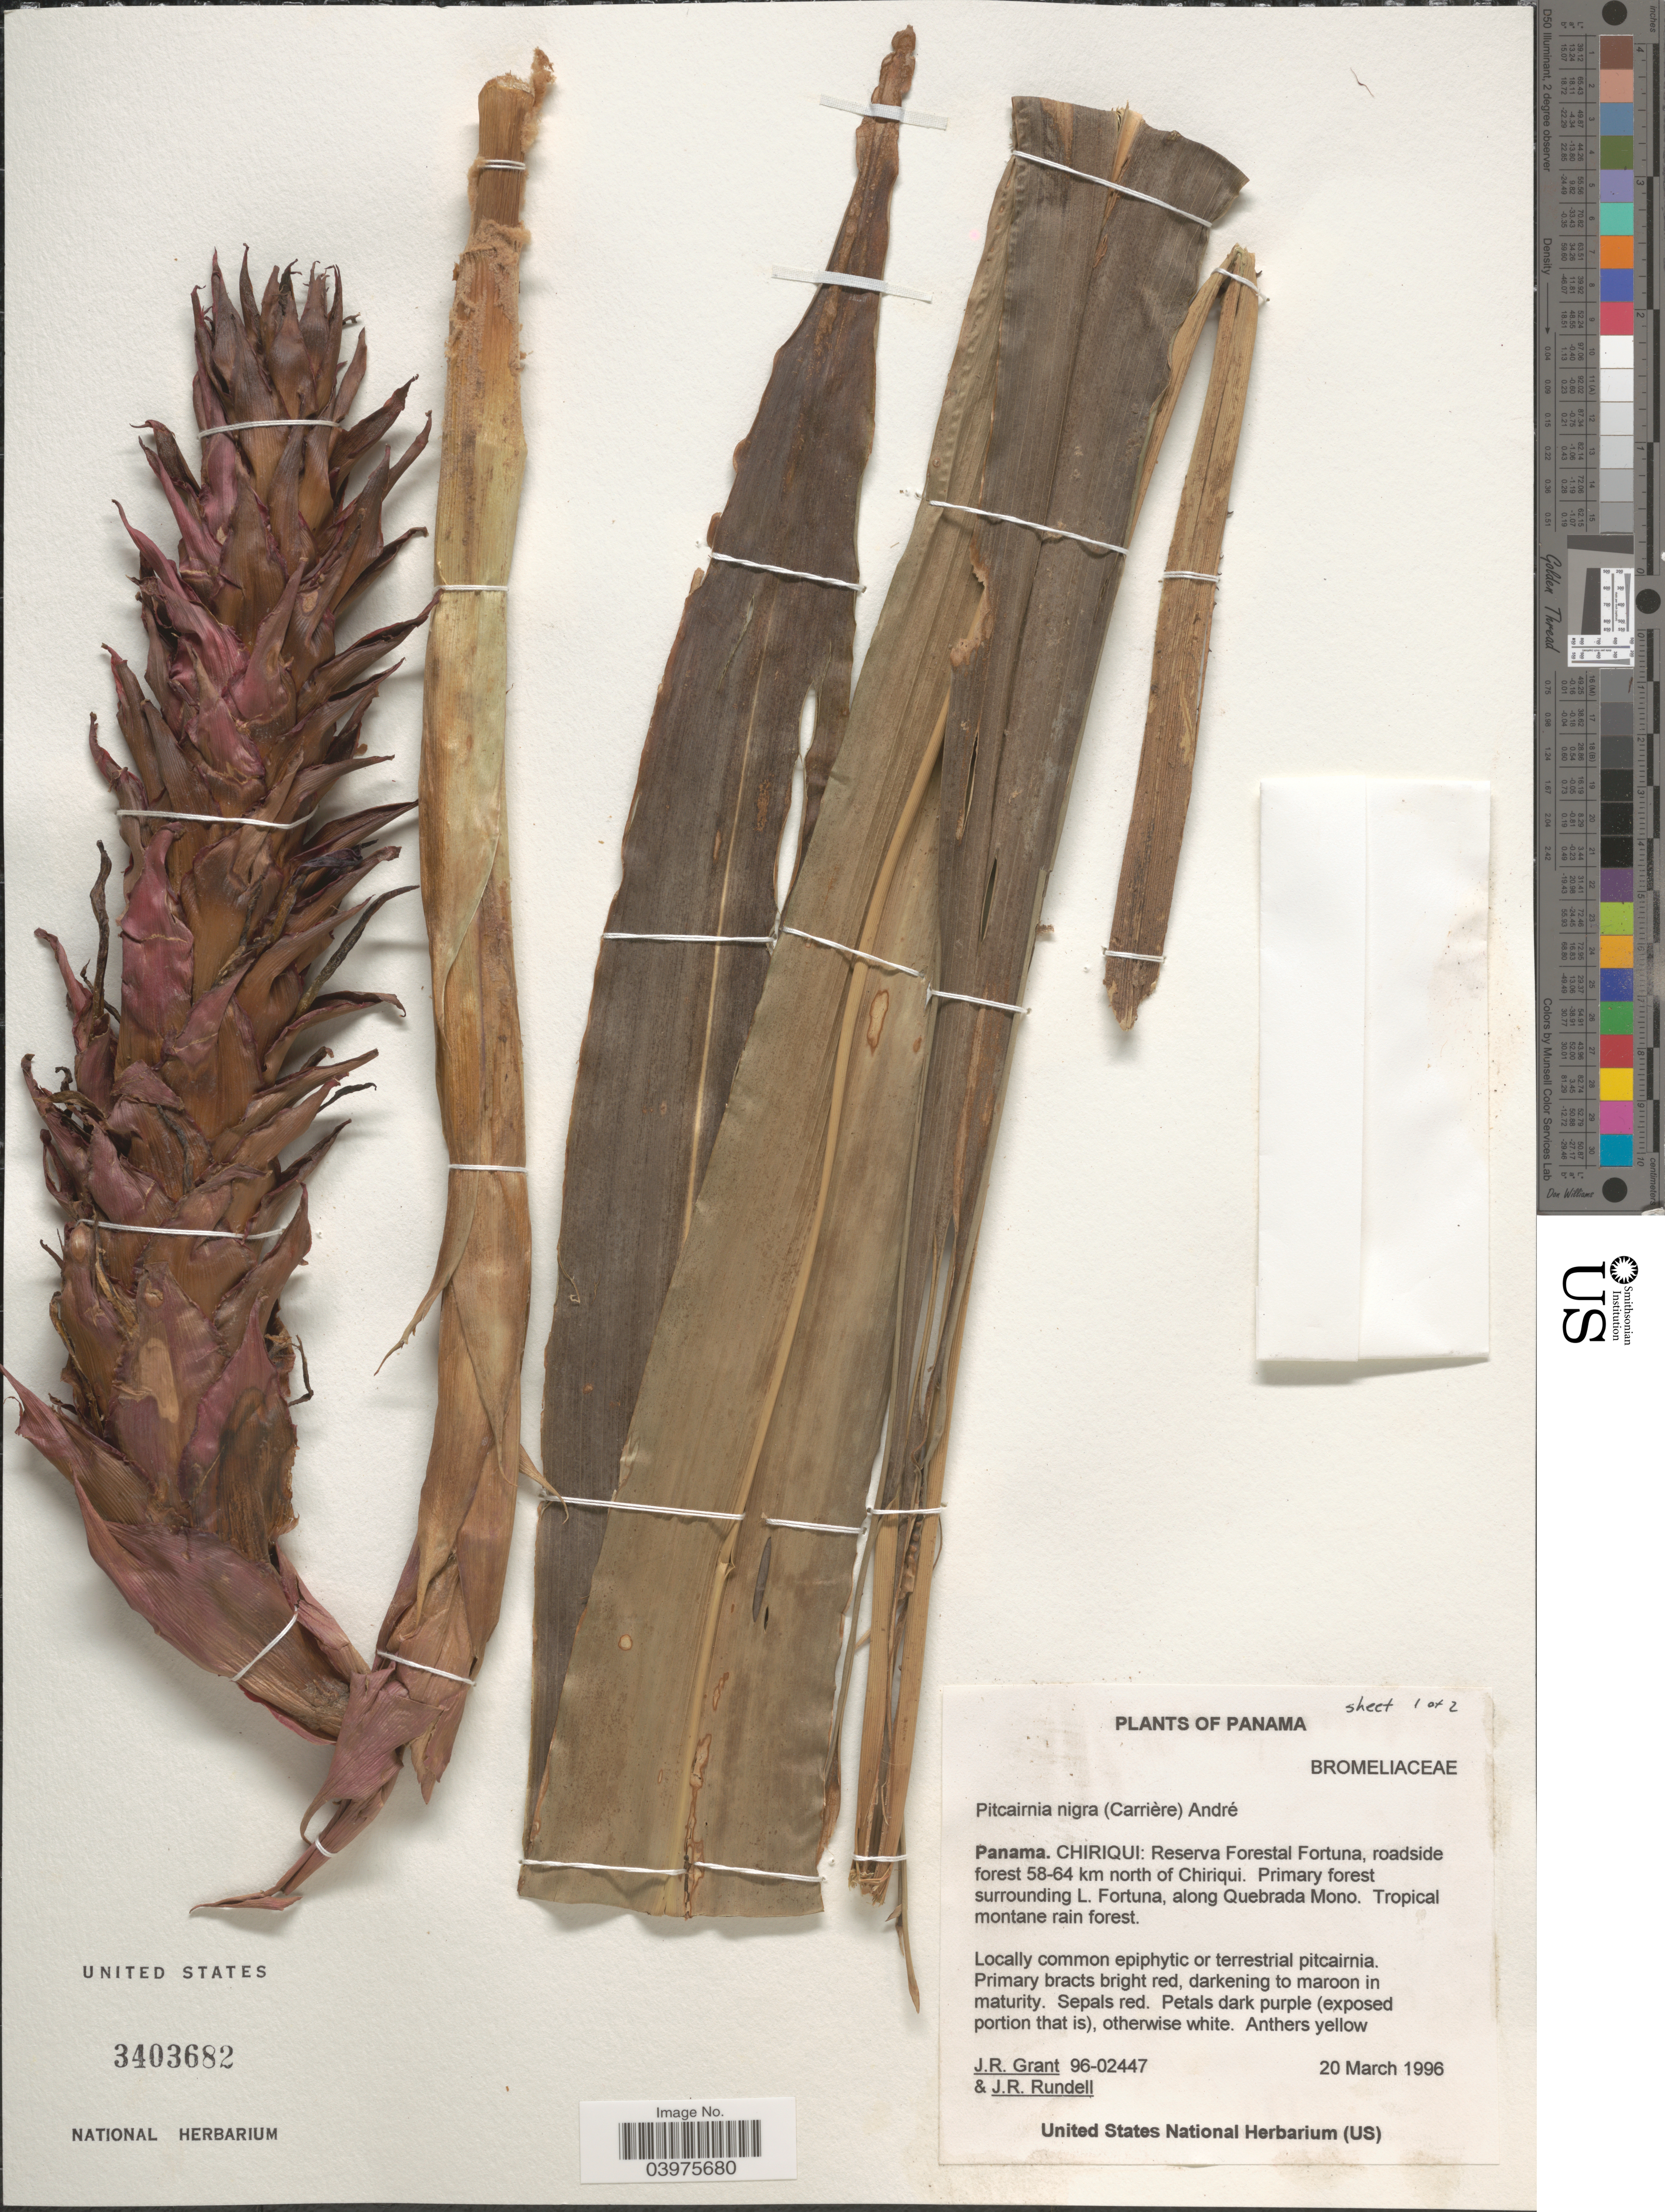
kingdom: Plantae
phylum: Tracheophyta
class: Liliopsida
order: Poales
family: Bromeliaceae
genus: Pitcairnia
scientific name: Pitcairnia nigra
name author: (É. Morren) André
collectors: J. Grant & J. R. Rundell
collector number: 96-02447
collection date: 1996-03-20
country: Panama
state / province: Chiriqui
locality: Reserva Forestal Fortuna, roadside forest 58-64 km north of Chiriqui. Primary forest surrounding L. Fortuna, along Quebrada Mono. Tropical montane rain forest.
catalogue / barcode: US 3403682